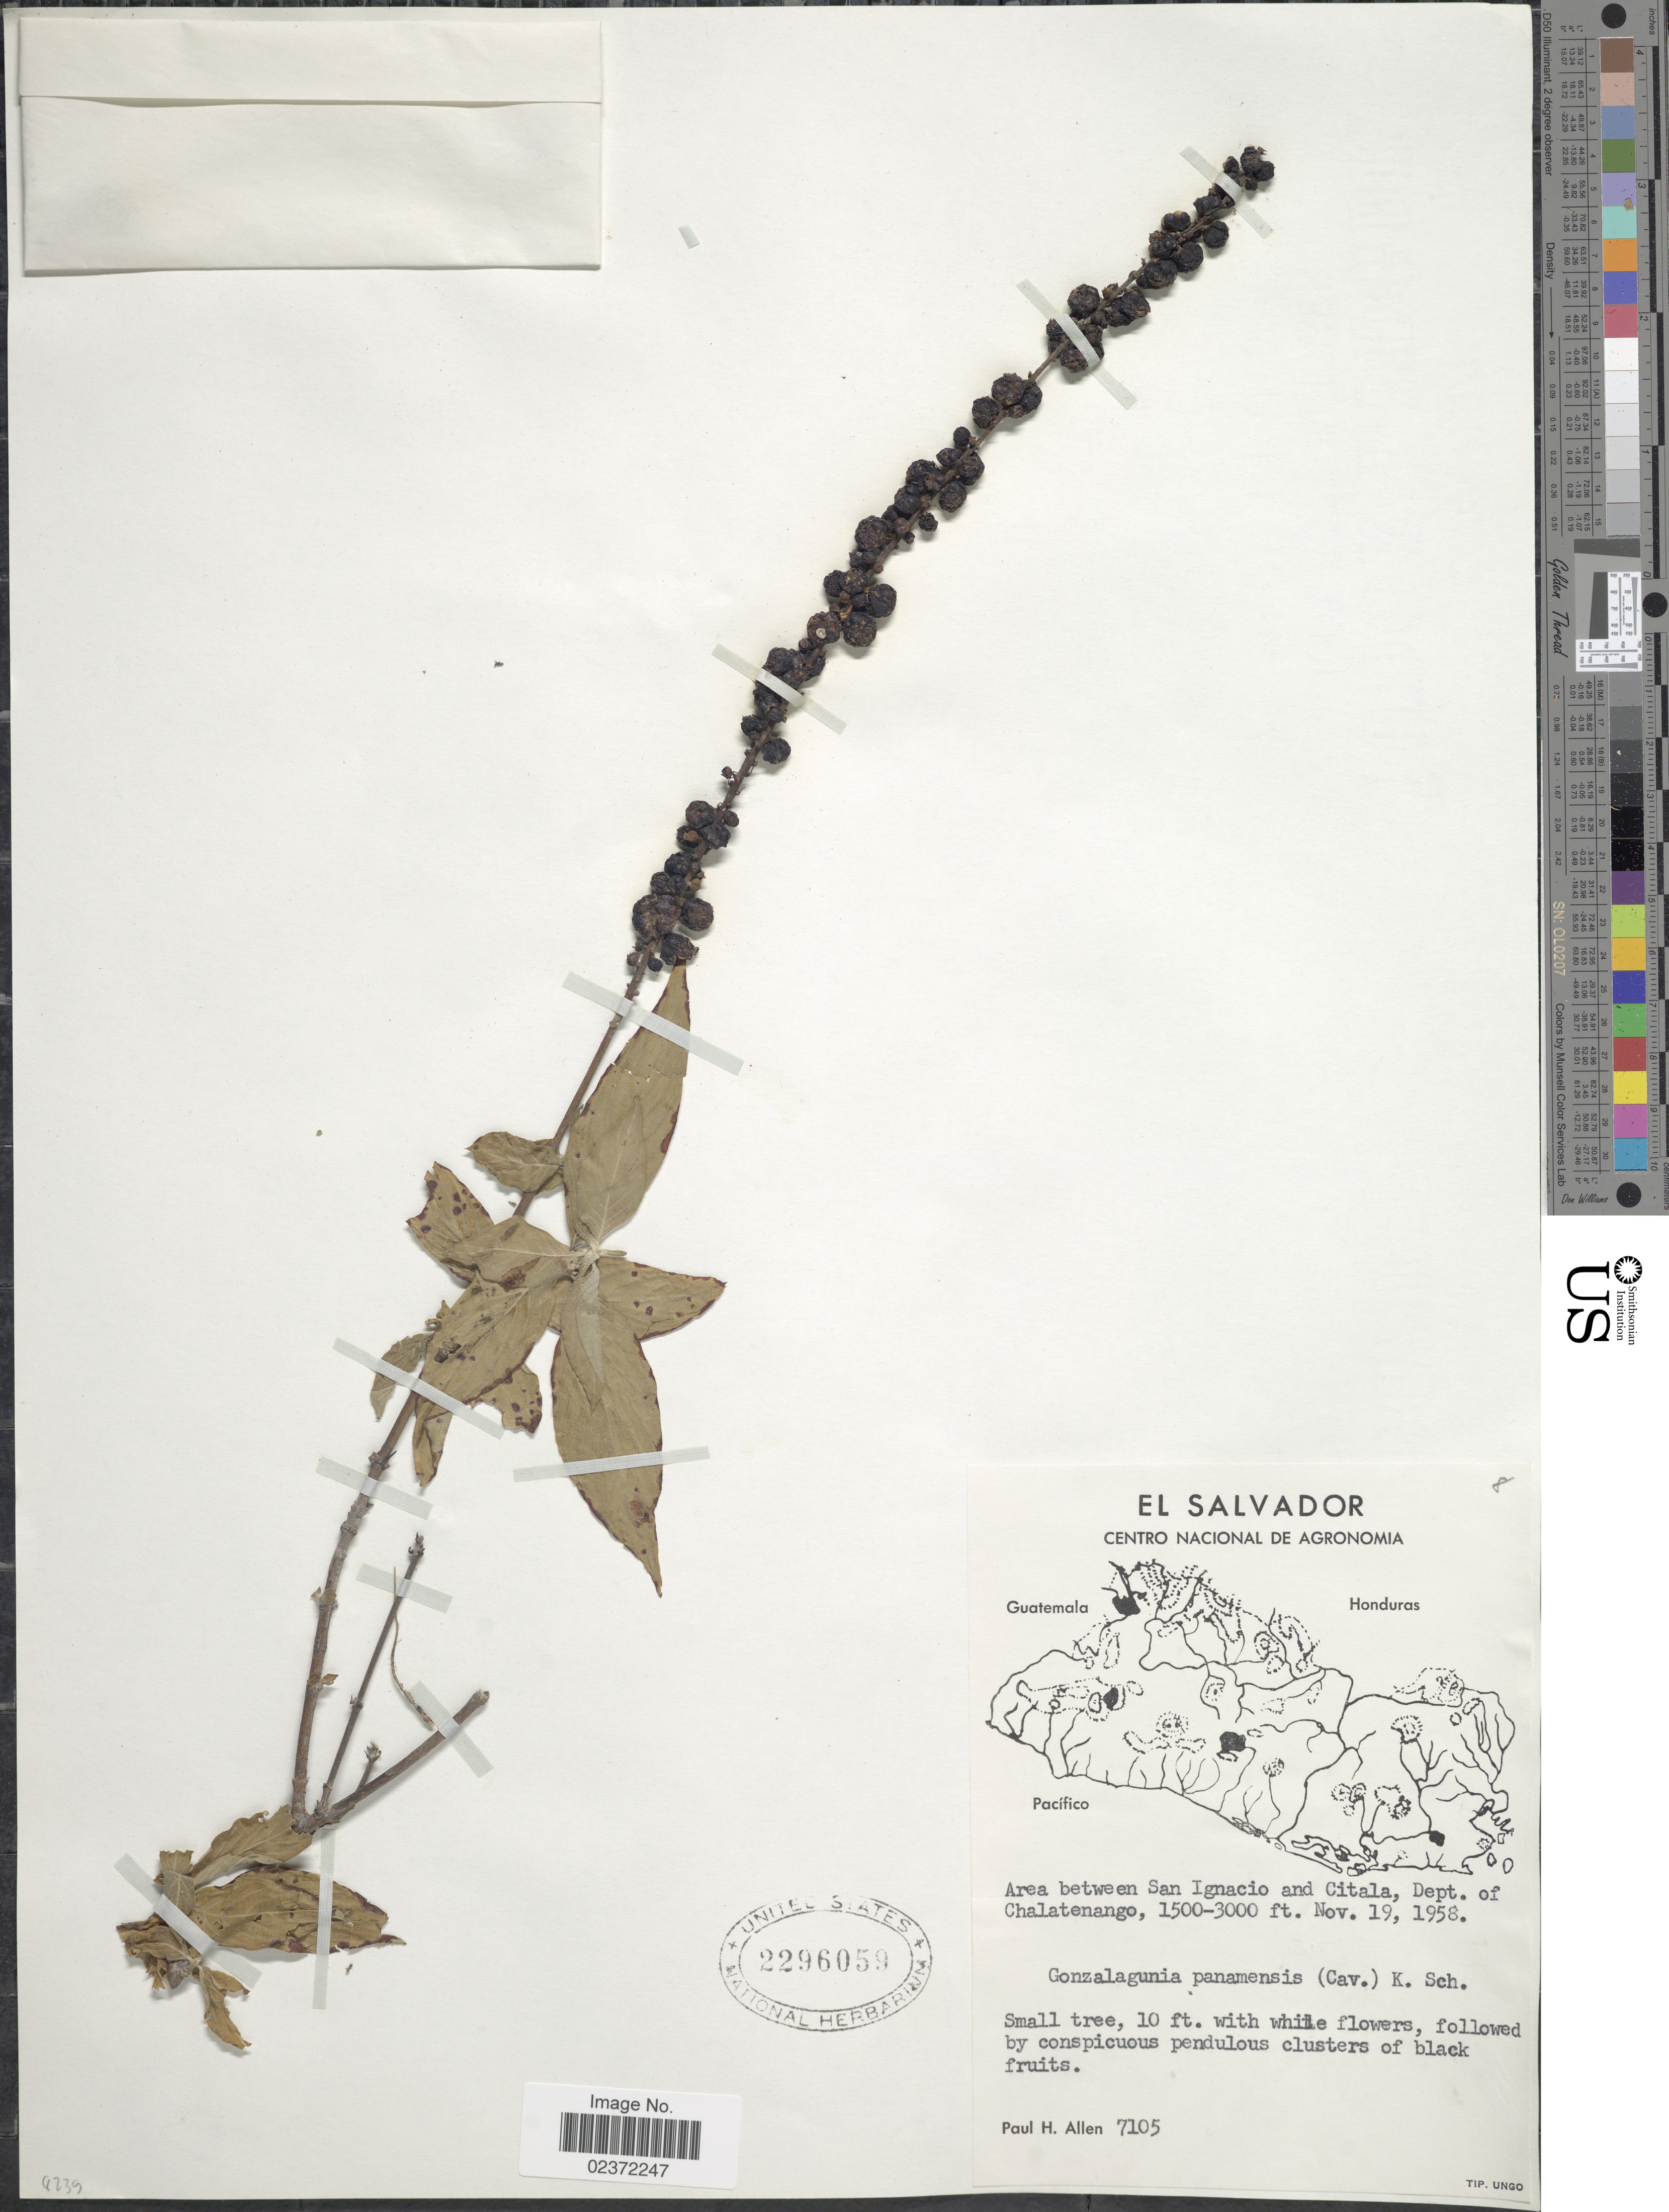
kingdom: Plantae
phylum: Tracheophyta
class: Magnoliopsida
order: Gentianales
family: Rubiaceae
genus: Gonzalagunia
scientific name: Gonzalagunia panamensis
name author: (Cav.) K. Schum.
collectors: P. H. Allen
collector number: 7105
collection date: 1958-11-19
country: El Salvador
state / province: Chalatenango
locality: Area between San Ignacio and Citala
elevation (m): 457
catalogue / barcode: US 2296059